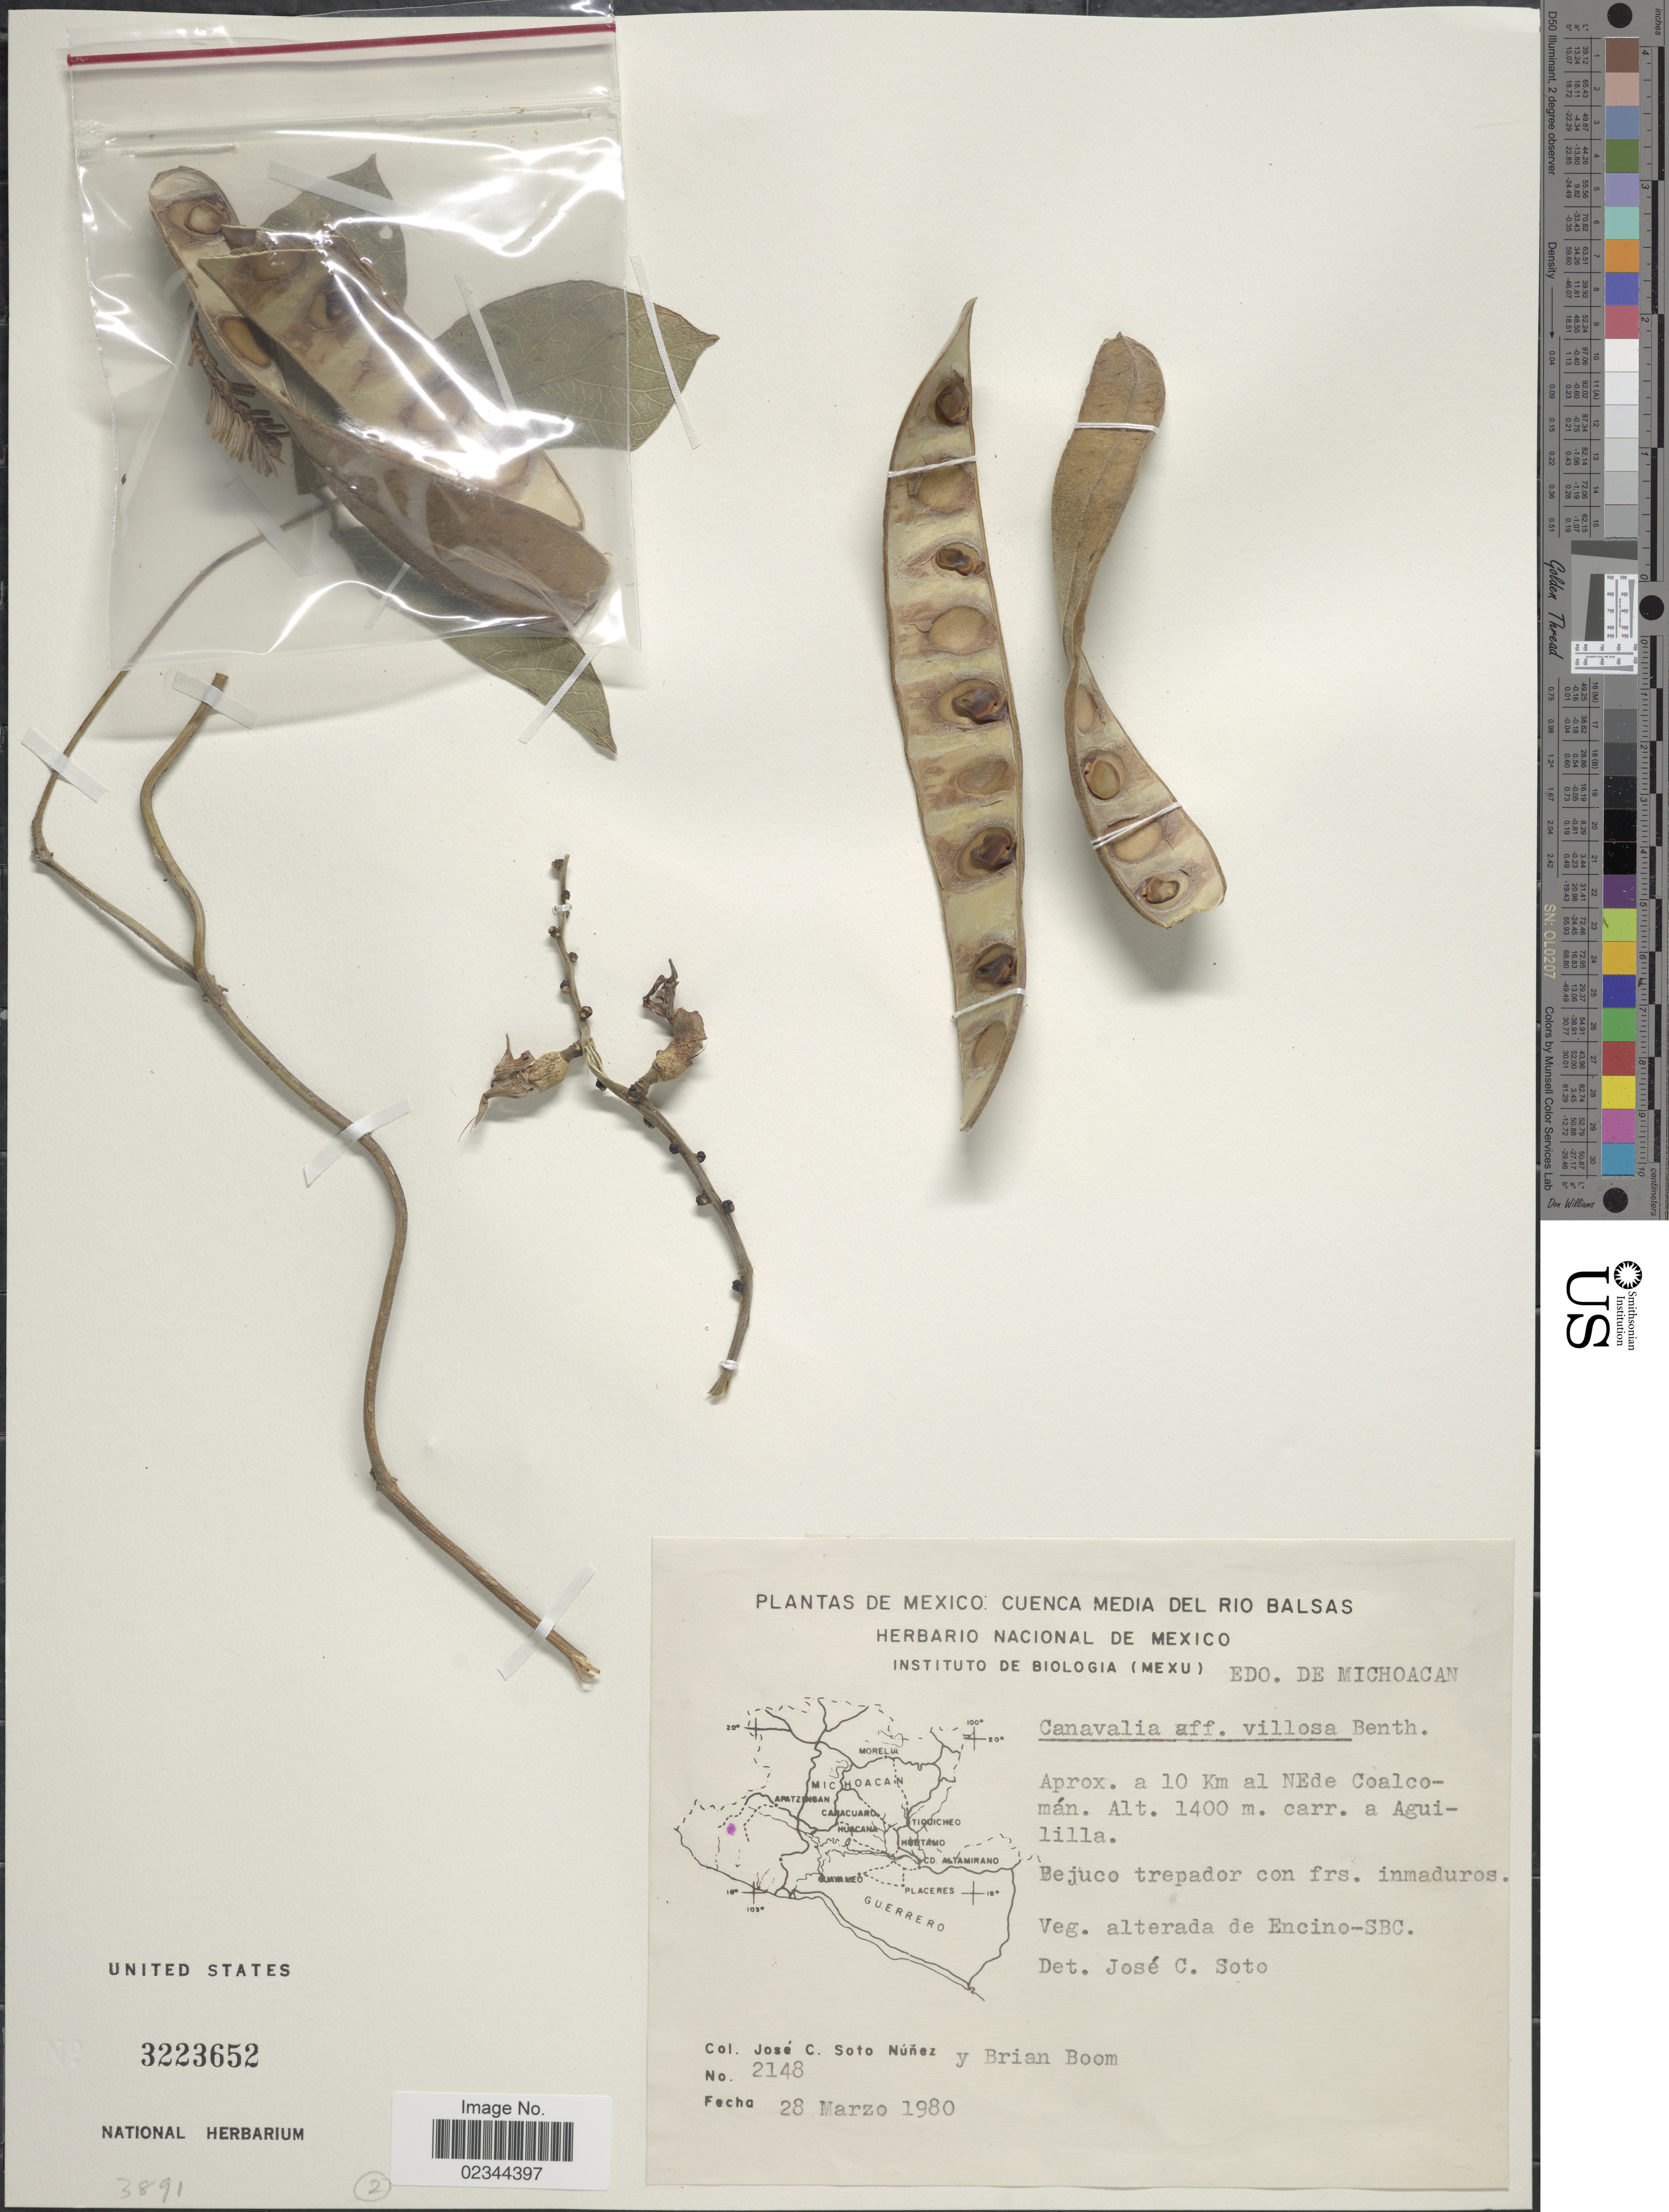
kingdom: Plantae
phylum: Tracheophyta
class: Magnoliopsida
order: Fabales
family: Fabaceae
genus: Canavalia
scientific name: Canavalia villosa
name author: Benth.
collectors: J. Soto & B. M. Boom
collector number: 2148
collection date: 1980-03-28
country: Mexico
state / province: Michoacán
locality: Edo. de Michoacan, aprox. a 10 Km al NEde Coalcoman, carr. a Aguililla.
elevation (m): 1400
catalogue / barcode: US 3223652